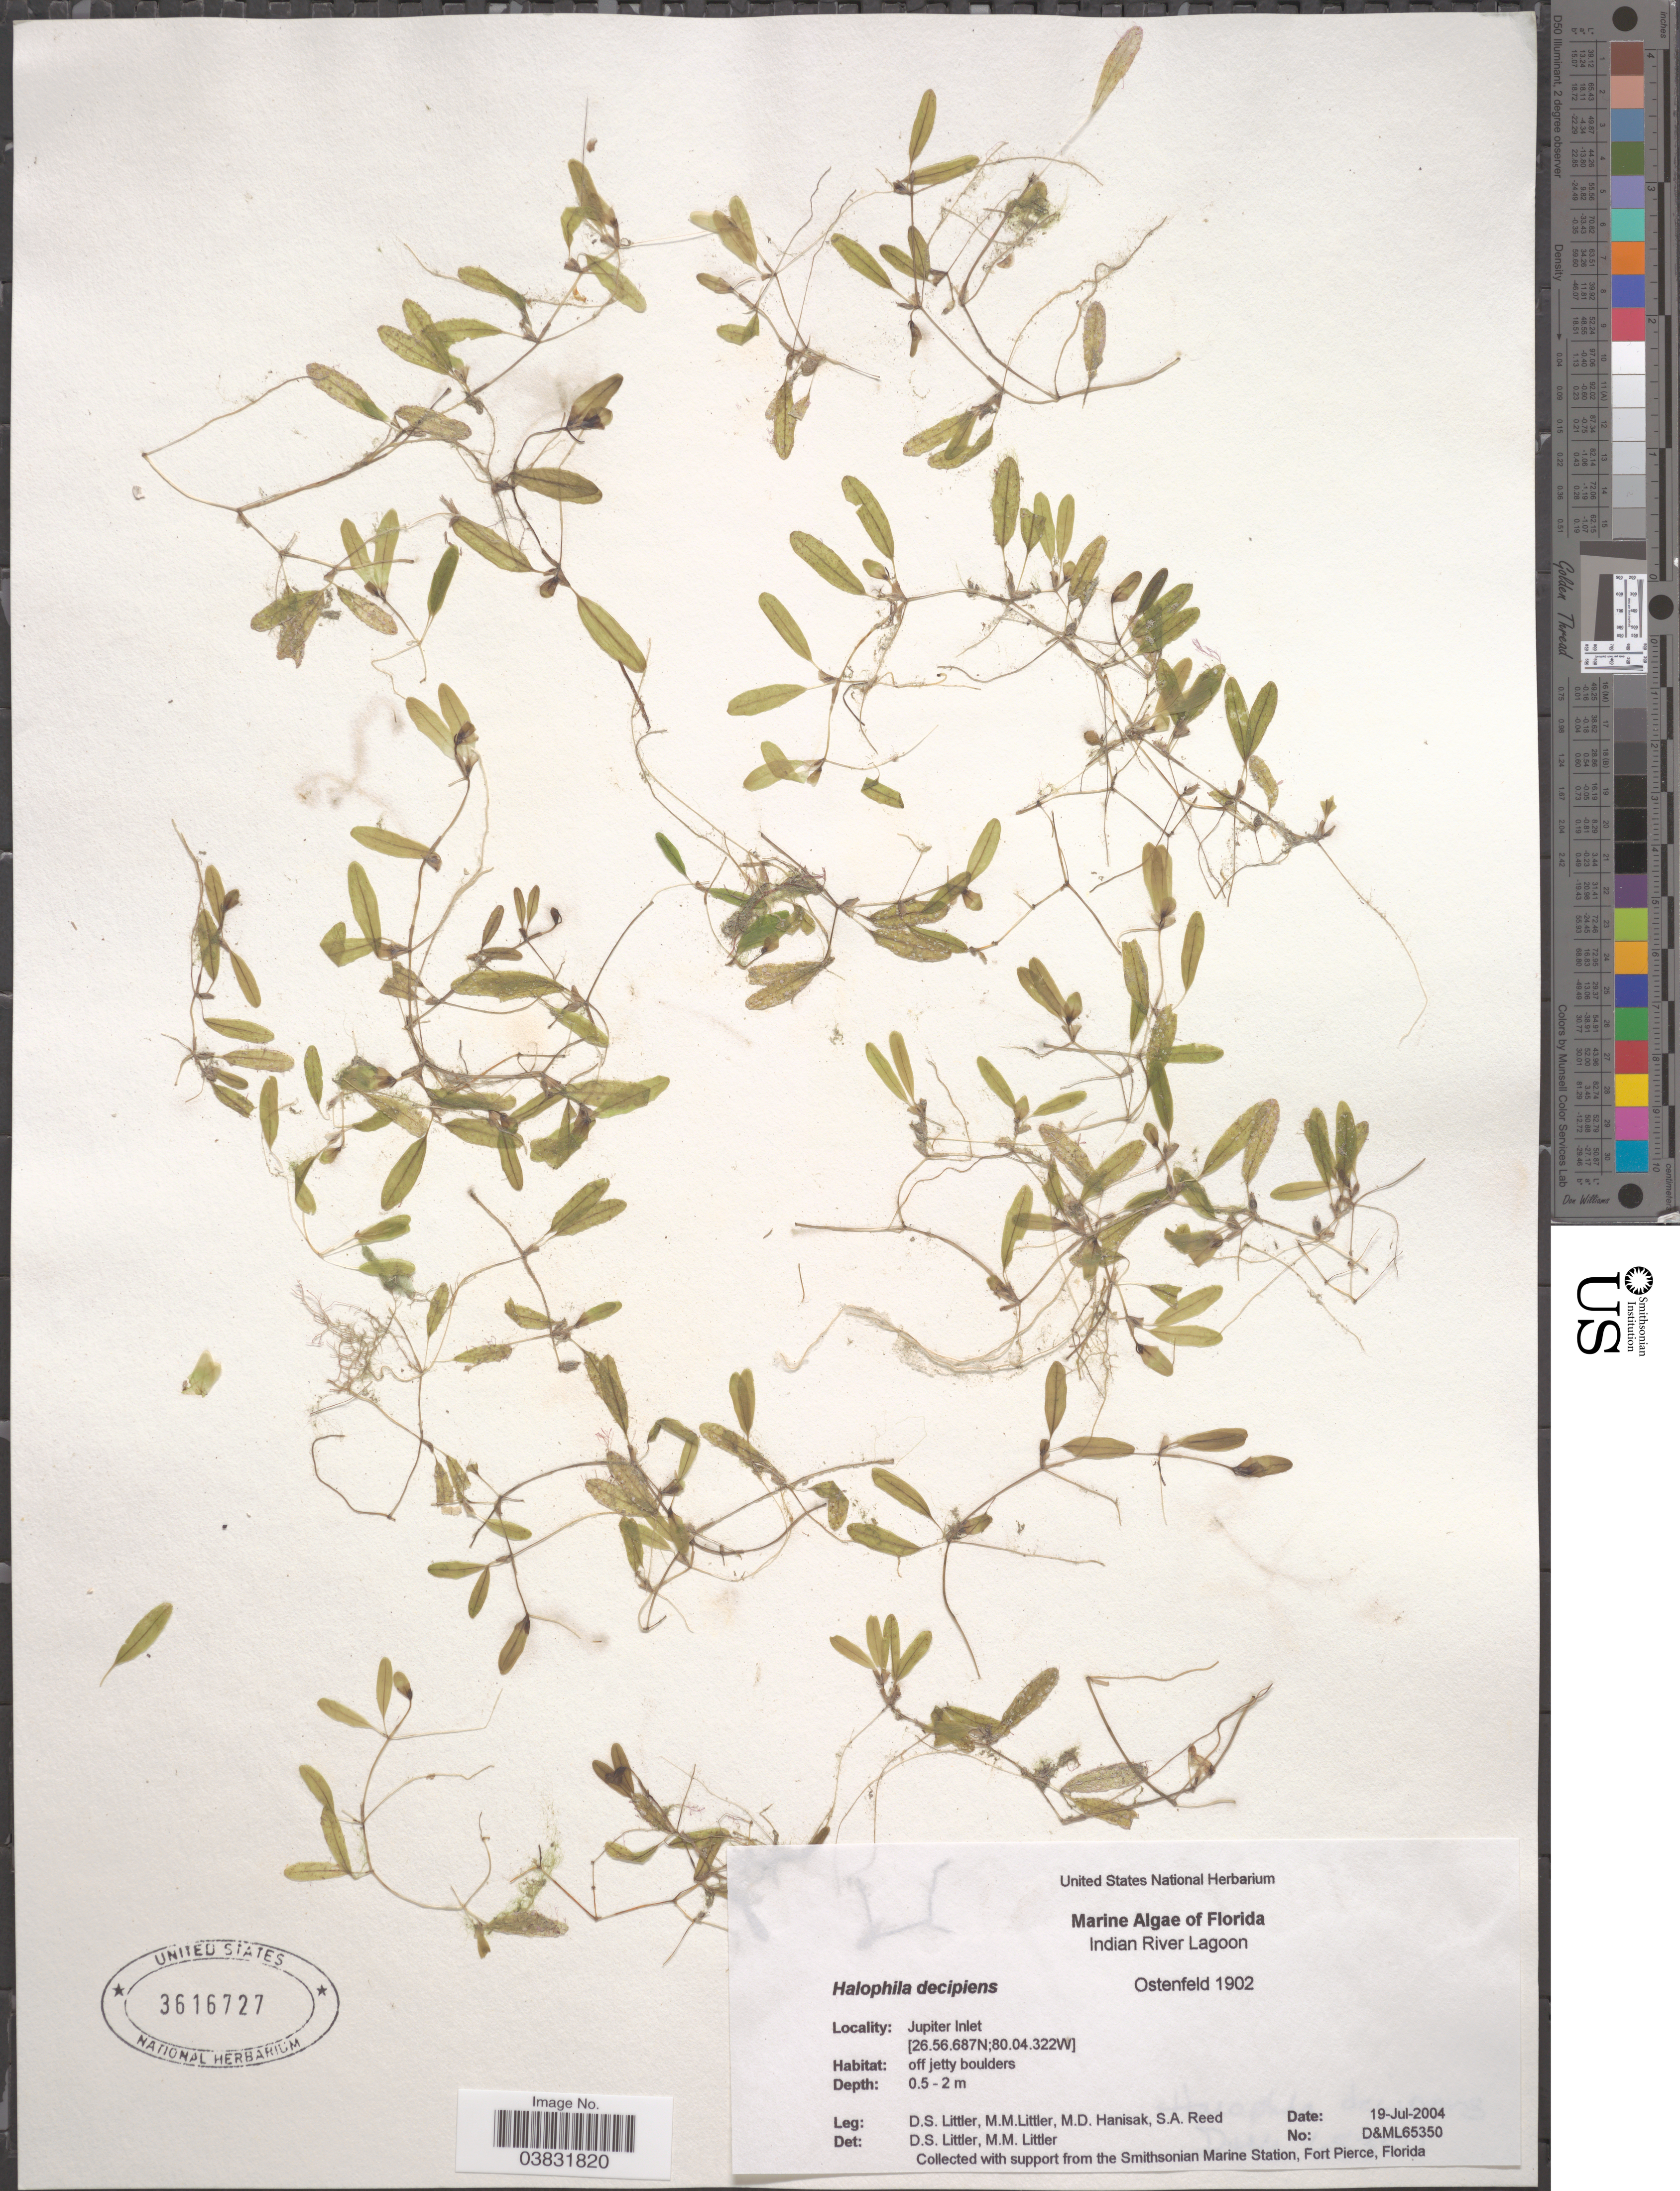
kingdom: Plantae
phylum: Tracheophyta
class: Liliopsida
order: Alismatales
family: Hydrocharitaceae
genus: Halophila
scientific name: Halophila decipiens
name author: Ostenf.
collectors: D. S. Littler, M. Hanisak & S. Reed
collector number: D&ML65350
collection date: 2004-07-19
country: United States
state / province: Florida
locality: Indian River Lagoon, Jupiter Inlet.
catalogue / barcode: US 3616727